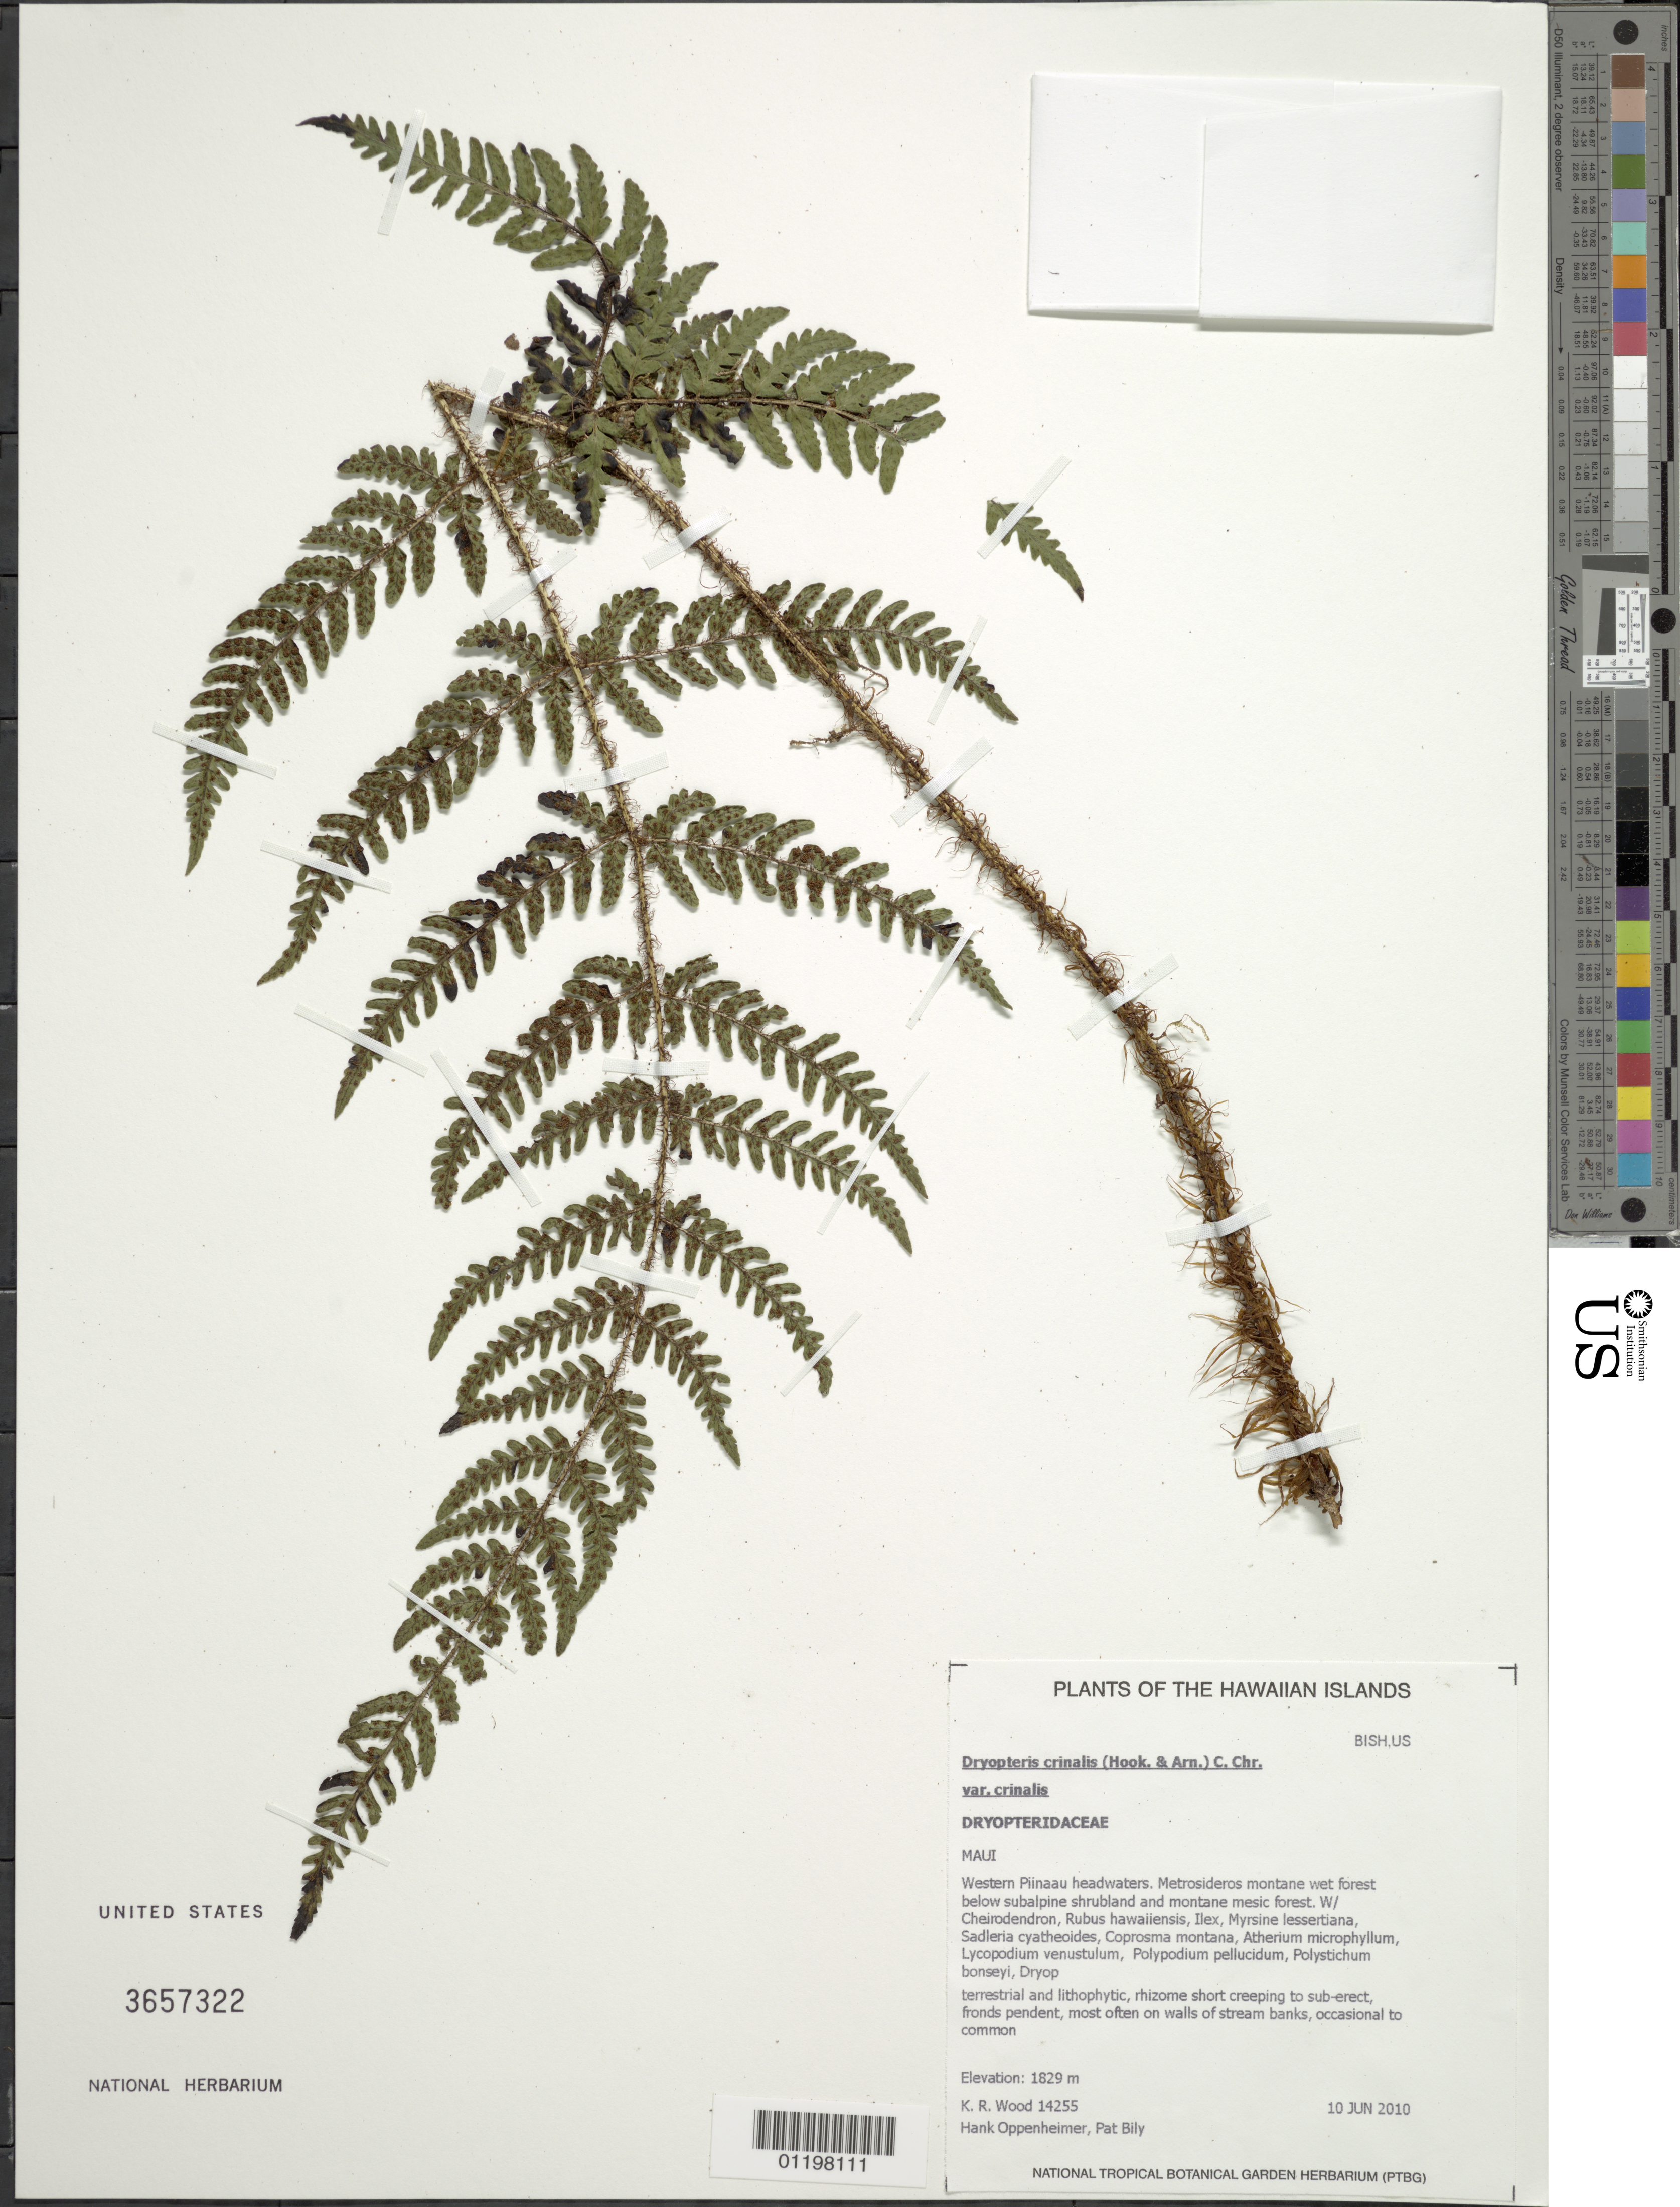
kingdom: Plantae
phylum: Tracheophyta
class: Polypodiopsida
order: Polypodiales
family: Dryopteridaceae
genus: Dryopteris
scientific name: Dryopteris crinalis var. crinalis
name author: C. Chr.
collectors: K. R. Wood, H. L. Oppenheimer & P. Bily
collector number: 14255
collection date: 2010-06-10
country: United States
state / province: Hawaii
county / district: Maui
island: Maui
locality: Western Piinaau headwaters.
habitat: Montane mesic forest.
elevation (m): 1829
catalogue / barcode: US 3657322